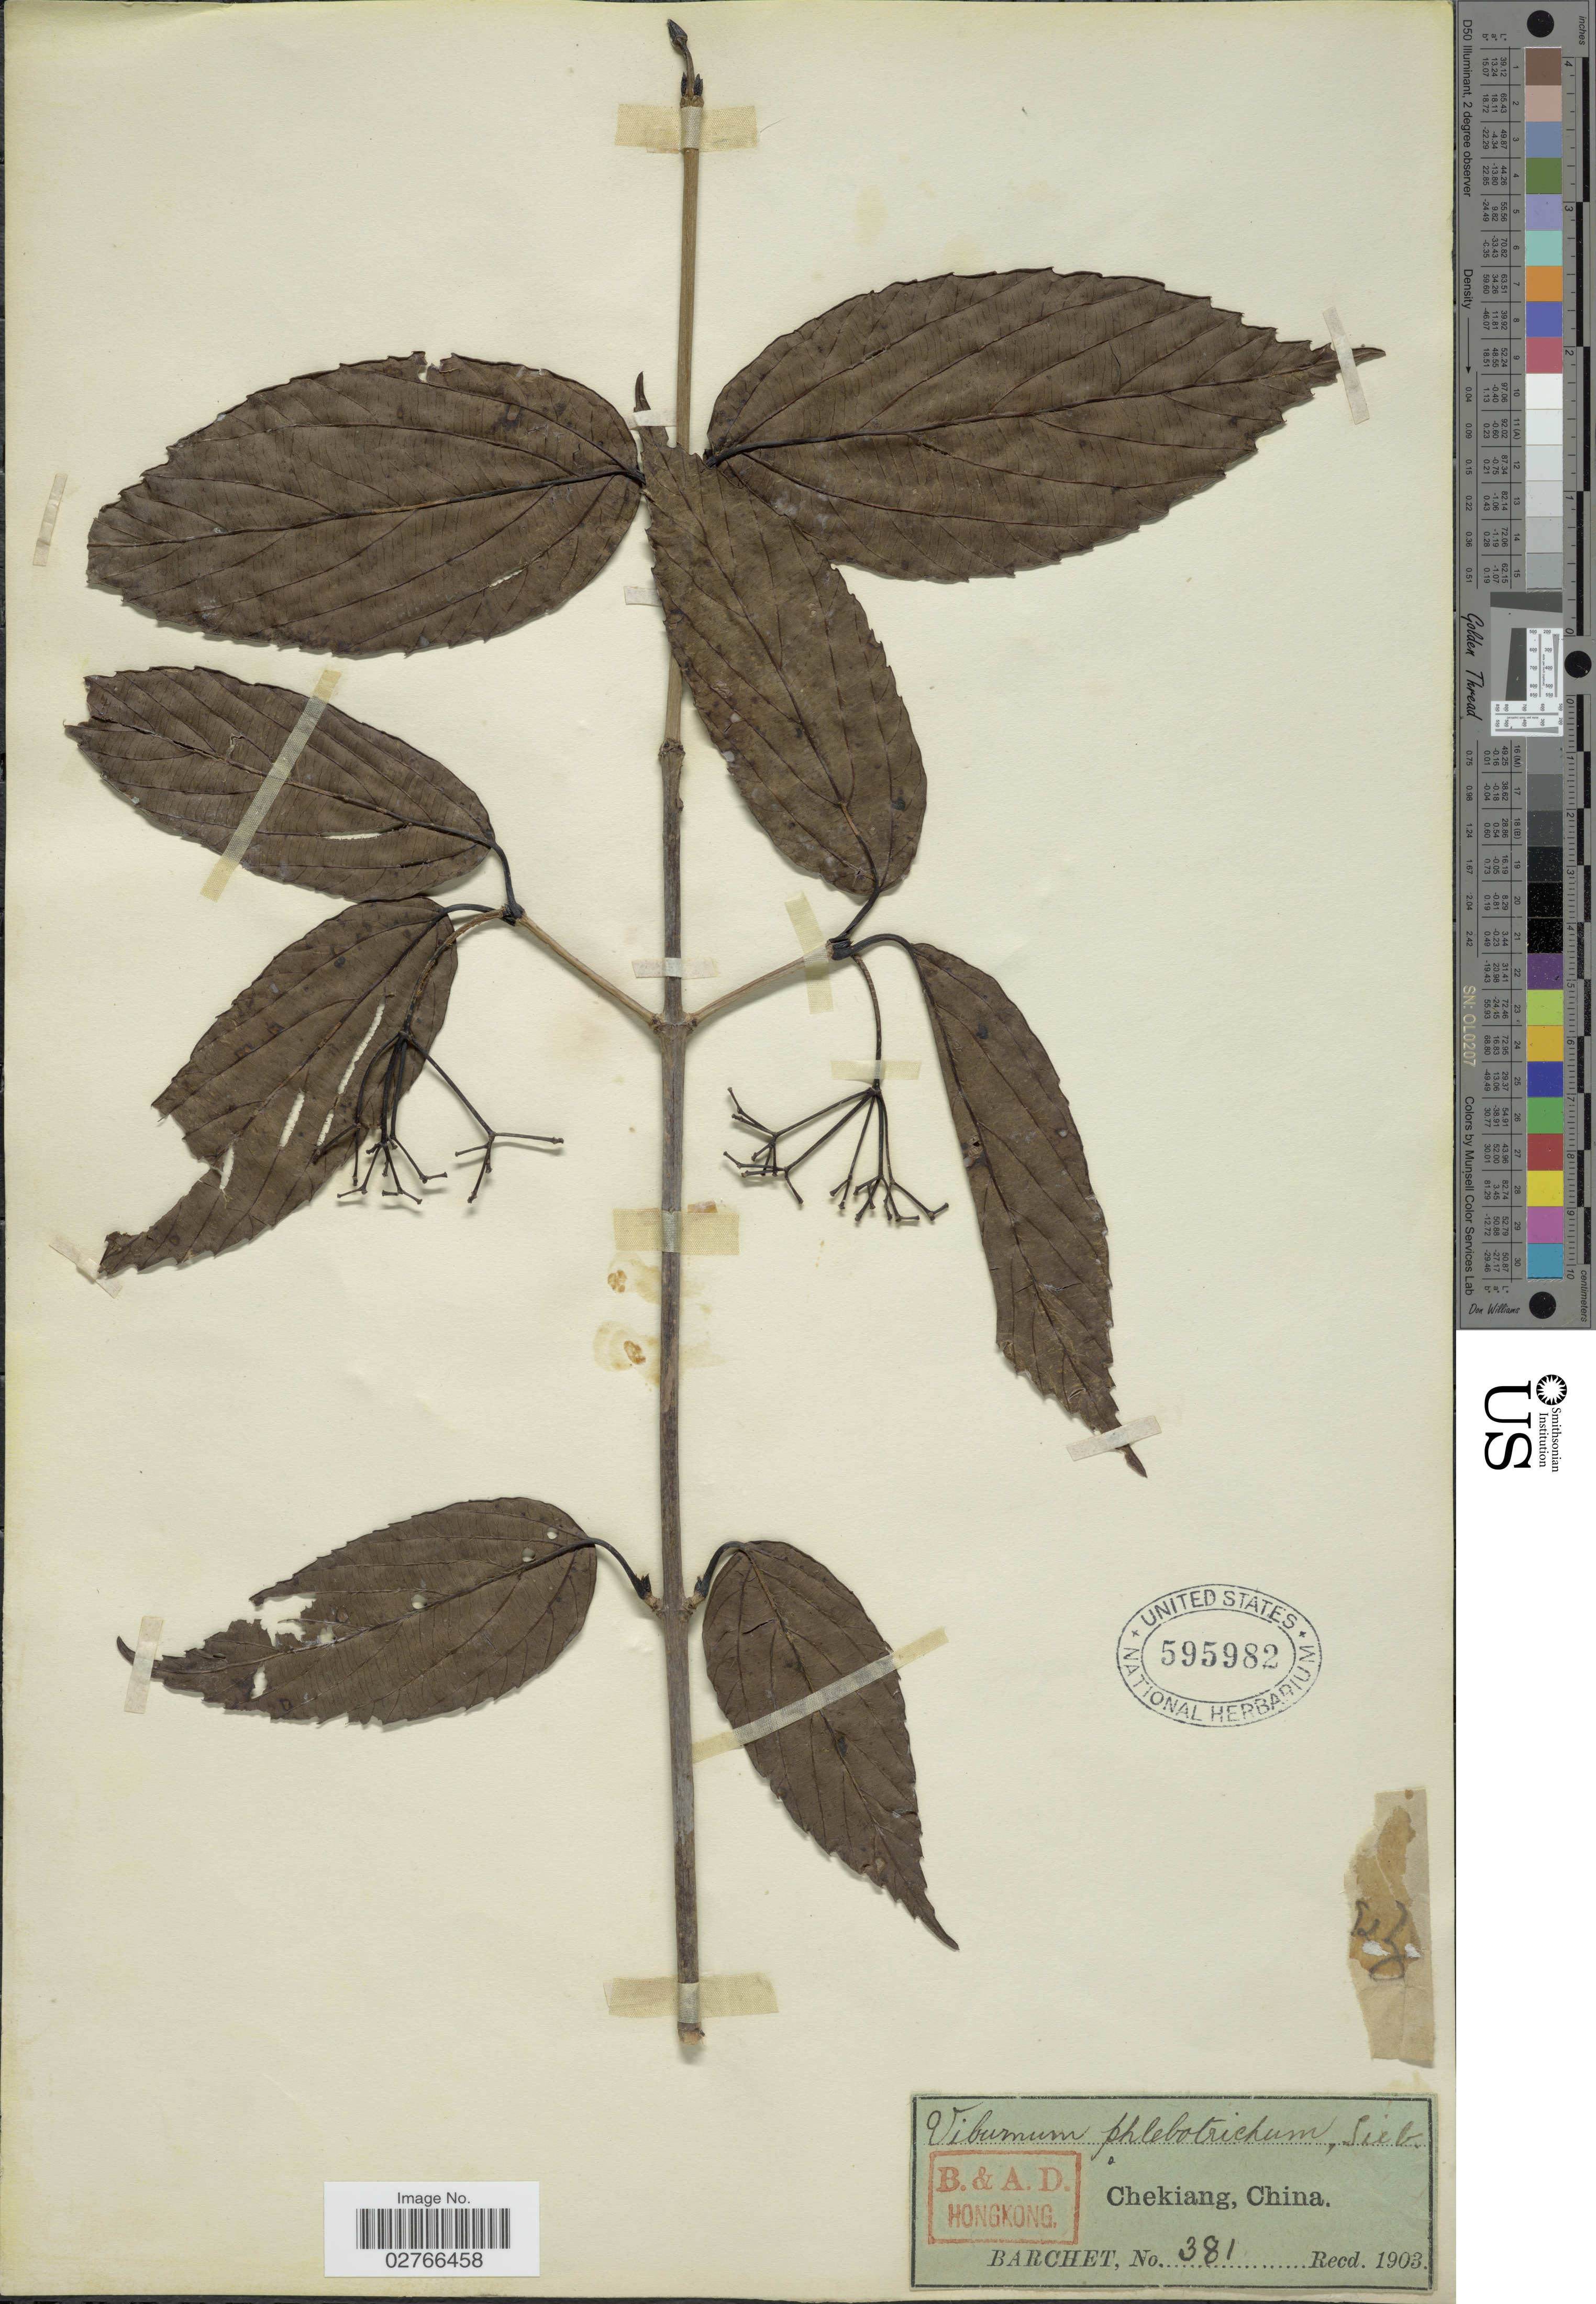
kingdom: Plantae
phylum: Tracheophyta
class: Magnoliopsida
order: Dipsacales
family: Viburnaceae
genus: Viburnum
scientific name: Viburnum setigerum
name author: Hance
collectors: Barchet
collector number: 381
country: China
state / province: Zhejiang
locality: Chekiang.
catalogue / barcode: US 595982